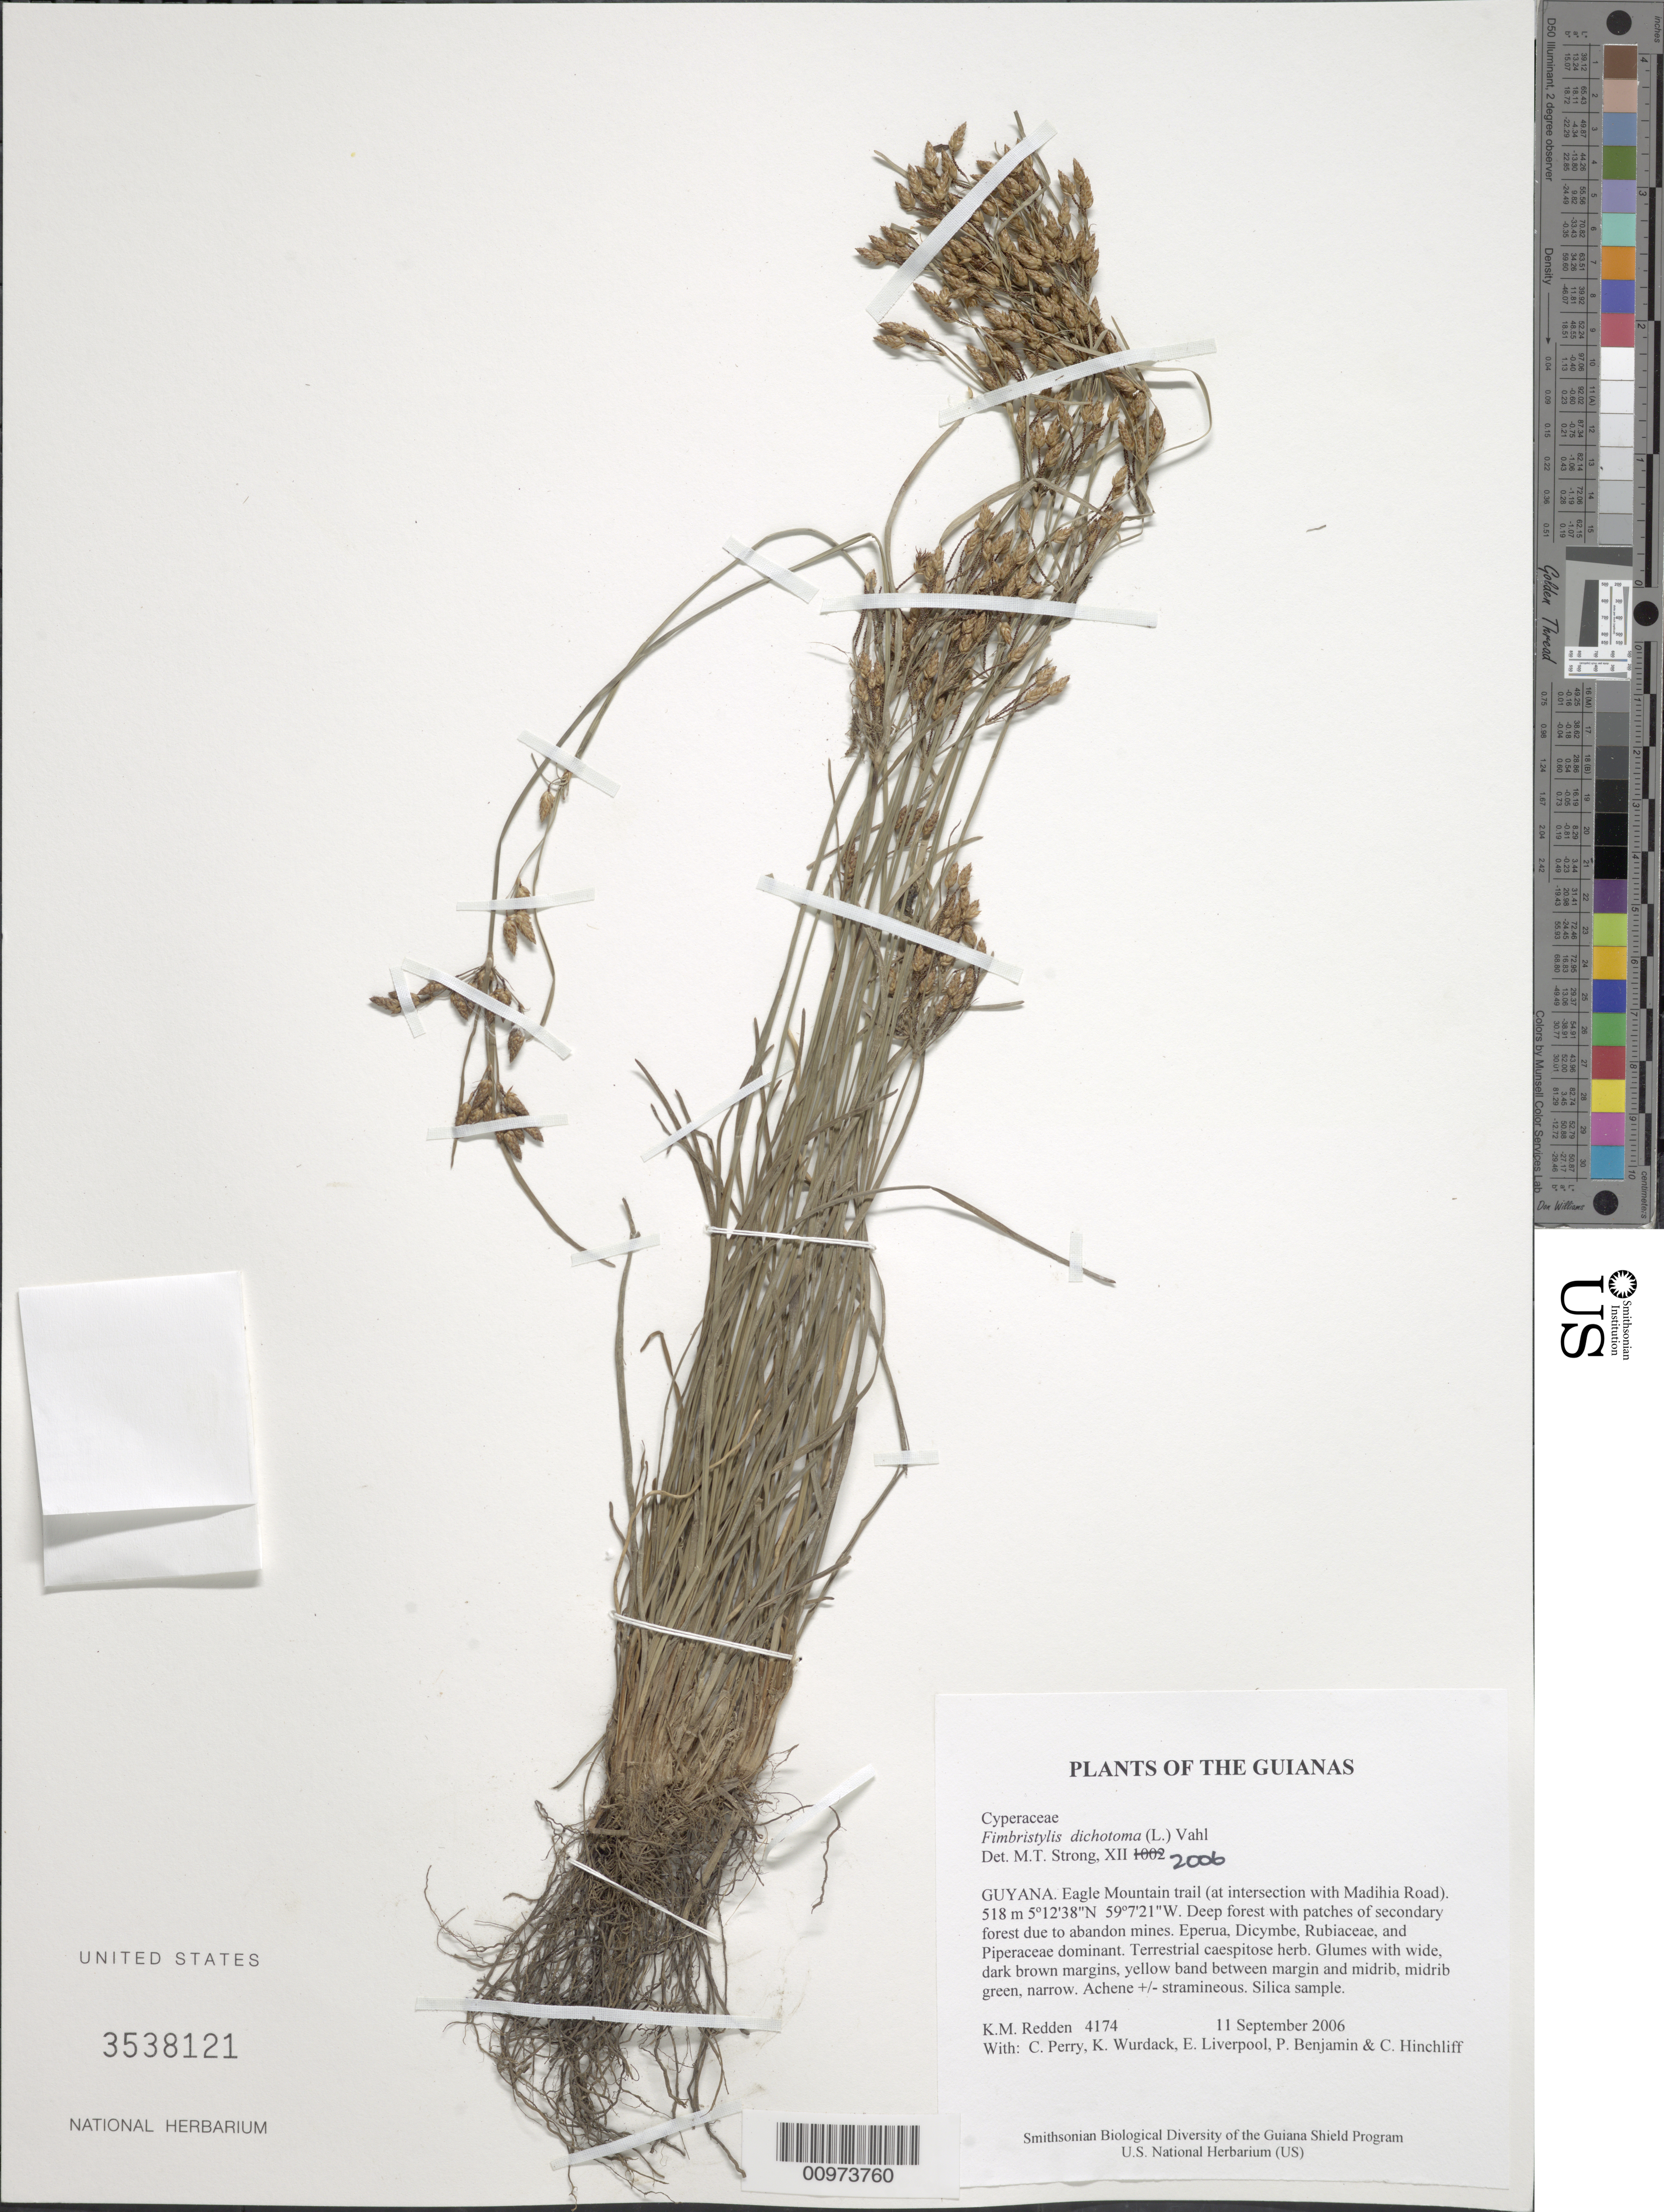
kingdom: Plantae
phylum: Tracheophyta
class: Liliopsida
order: Poales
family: Cyperaceae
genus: Fimbristylis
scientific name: Fimbristylis dichotoma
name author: (L.) Vahl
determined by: Strong, M. T., (US), Smithsonian Institution - National Museum of Natural History (UNITED STATES)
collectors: K. M. Redden, C. Perry, K. Wurdack, E. Liverpool, P. Benjamin & C. E. Hinchliff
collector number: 4174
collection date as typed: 11 September 2006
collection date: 2006-09-11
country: Guyana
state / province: Potaro-Siparuni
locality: Eagle Mountain trail (at intersection with Madihia Road)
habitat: Deep forest with patches of secondary forest due to abandoned mines. Eperua, Dicymbe, Rubiaceae, and Piperaceae dominant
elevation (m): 518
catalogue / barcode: US 3538121